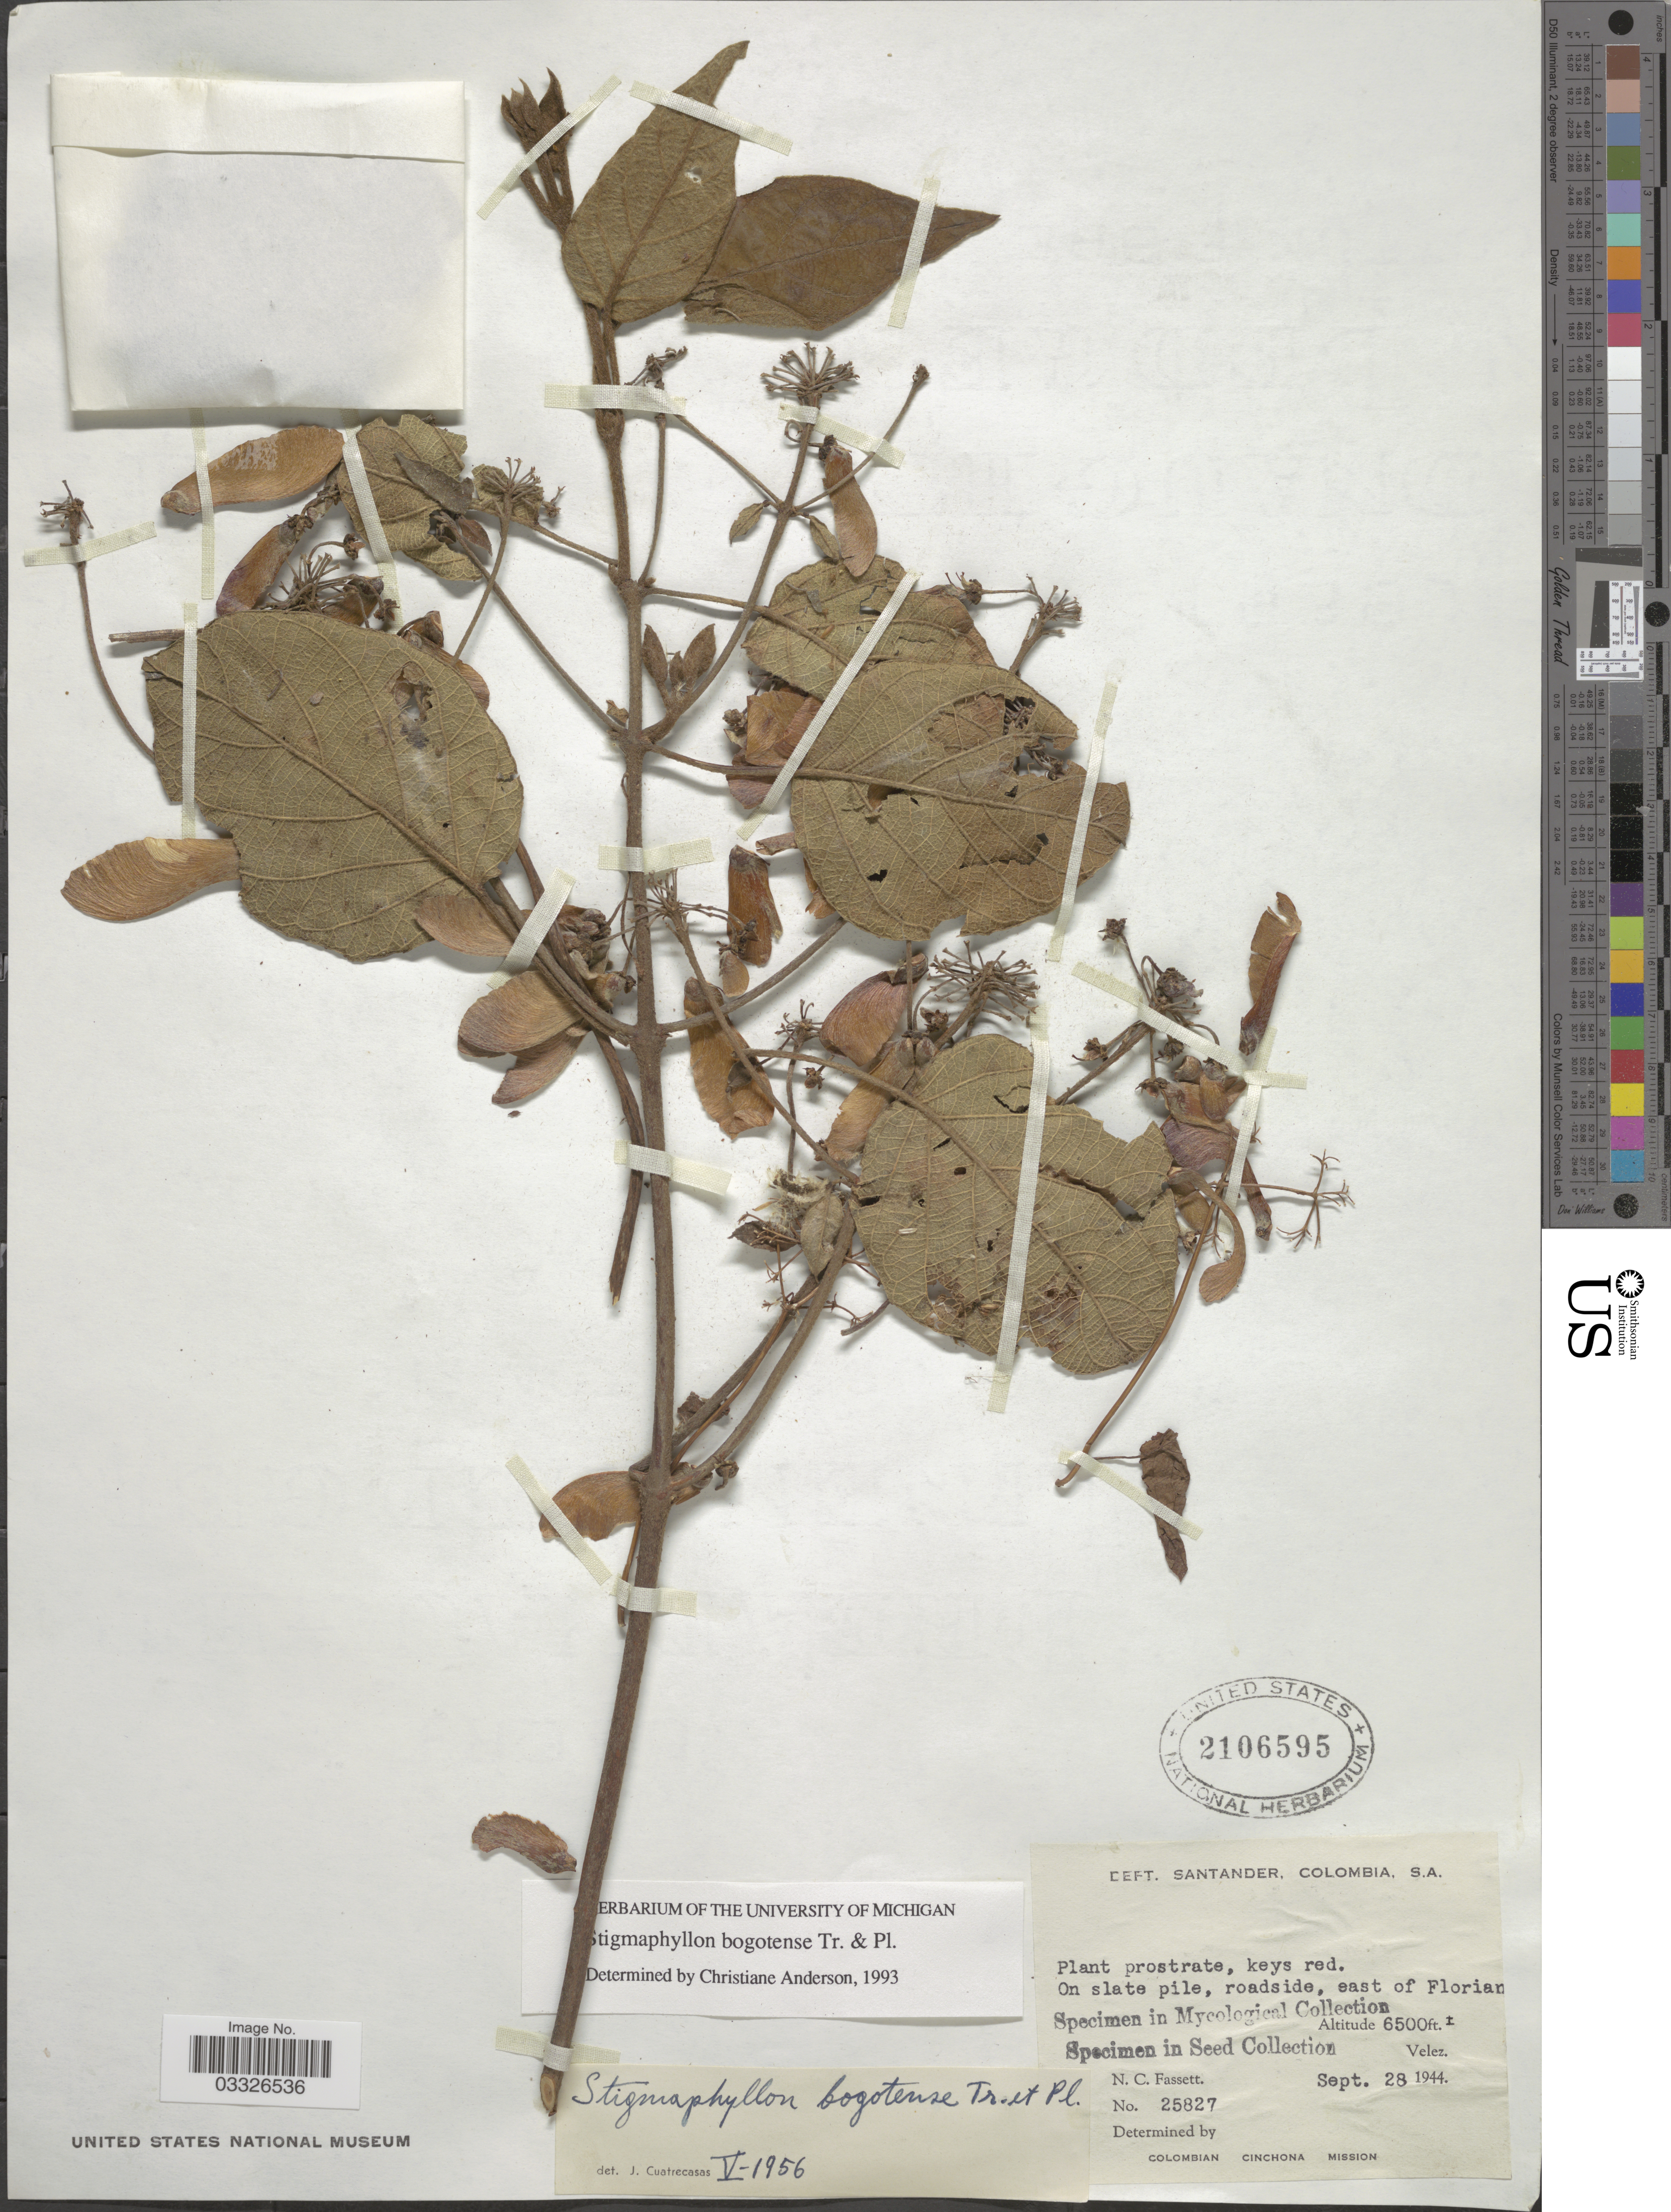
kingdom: Plantae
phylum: Tracheophyta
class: Magnoliopsida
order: Malpighiales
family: Malpighiaceae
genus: Stigmaphyllon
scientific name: Stigmaphyllon bogotense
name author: Triana & Planch.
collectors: N. C. Fassett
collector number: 25827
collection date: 1944-09-28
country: Colombia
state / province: Santander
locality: Dept. Santander. On slate pile, roadside, east of Florian.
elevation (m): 1981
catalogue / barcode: US 2106595